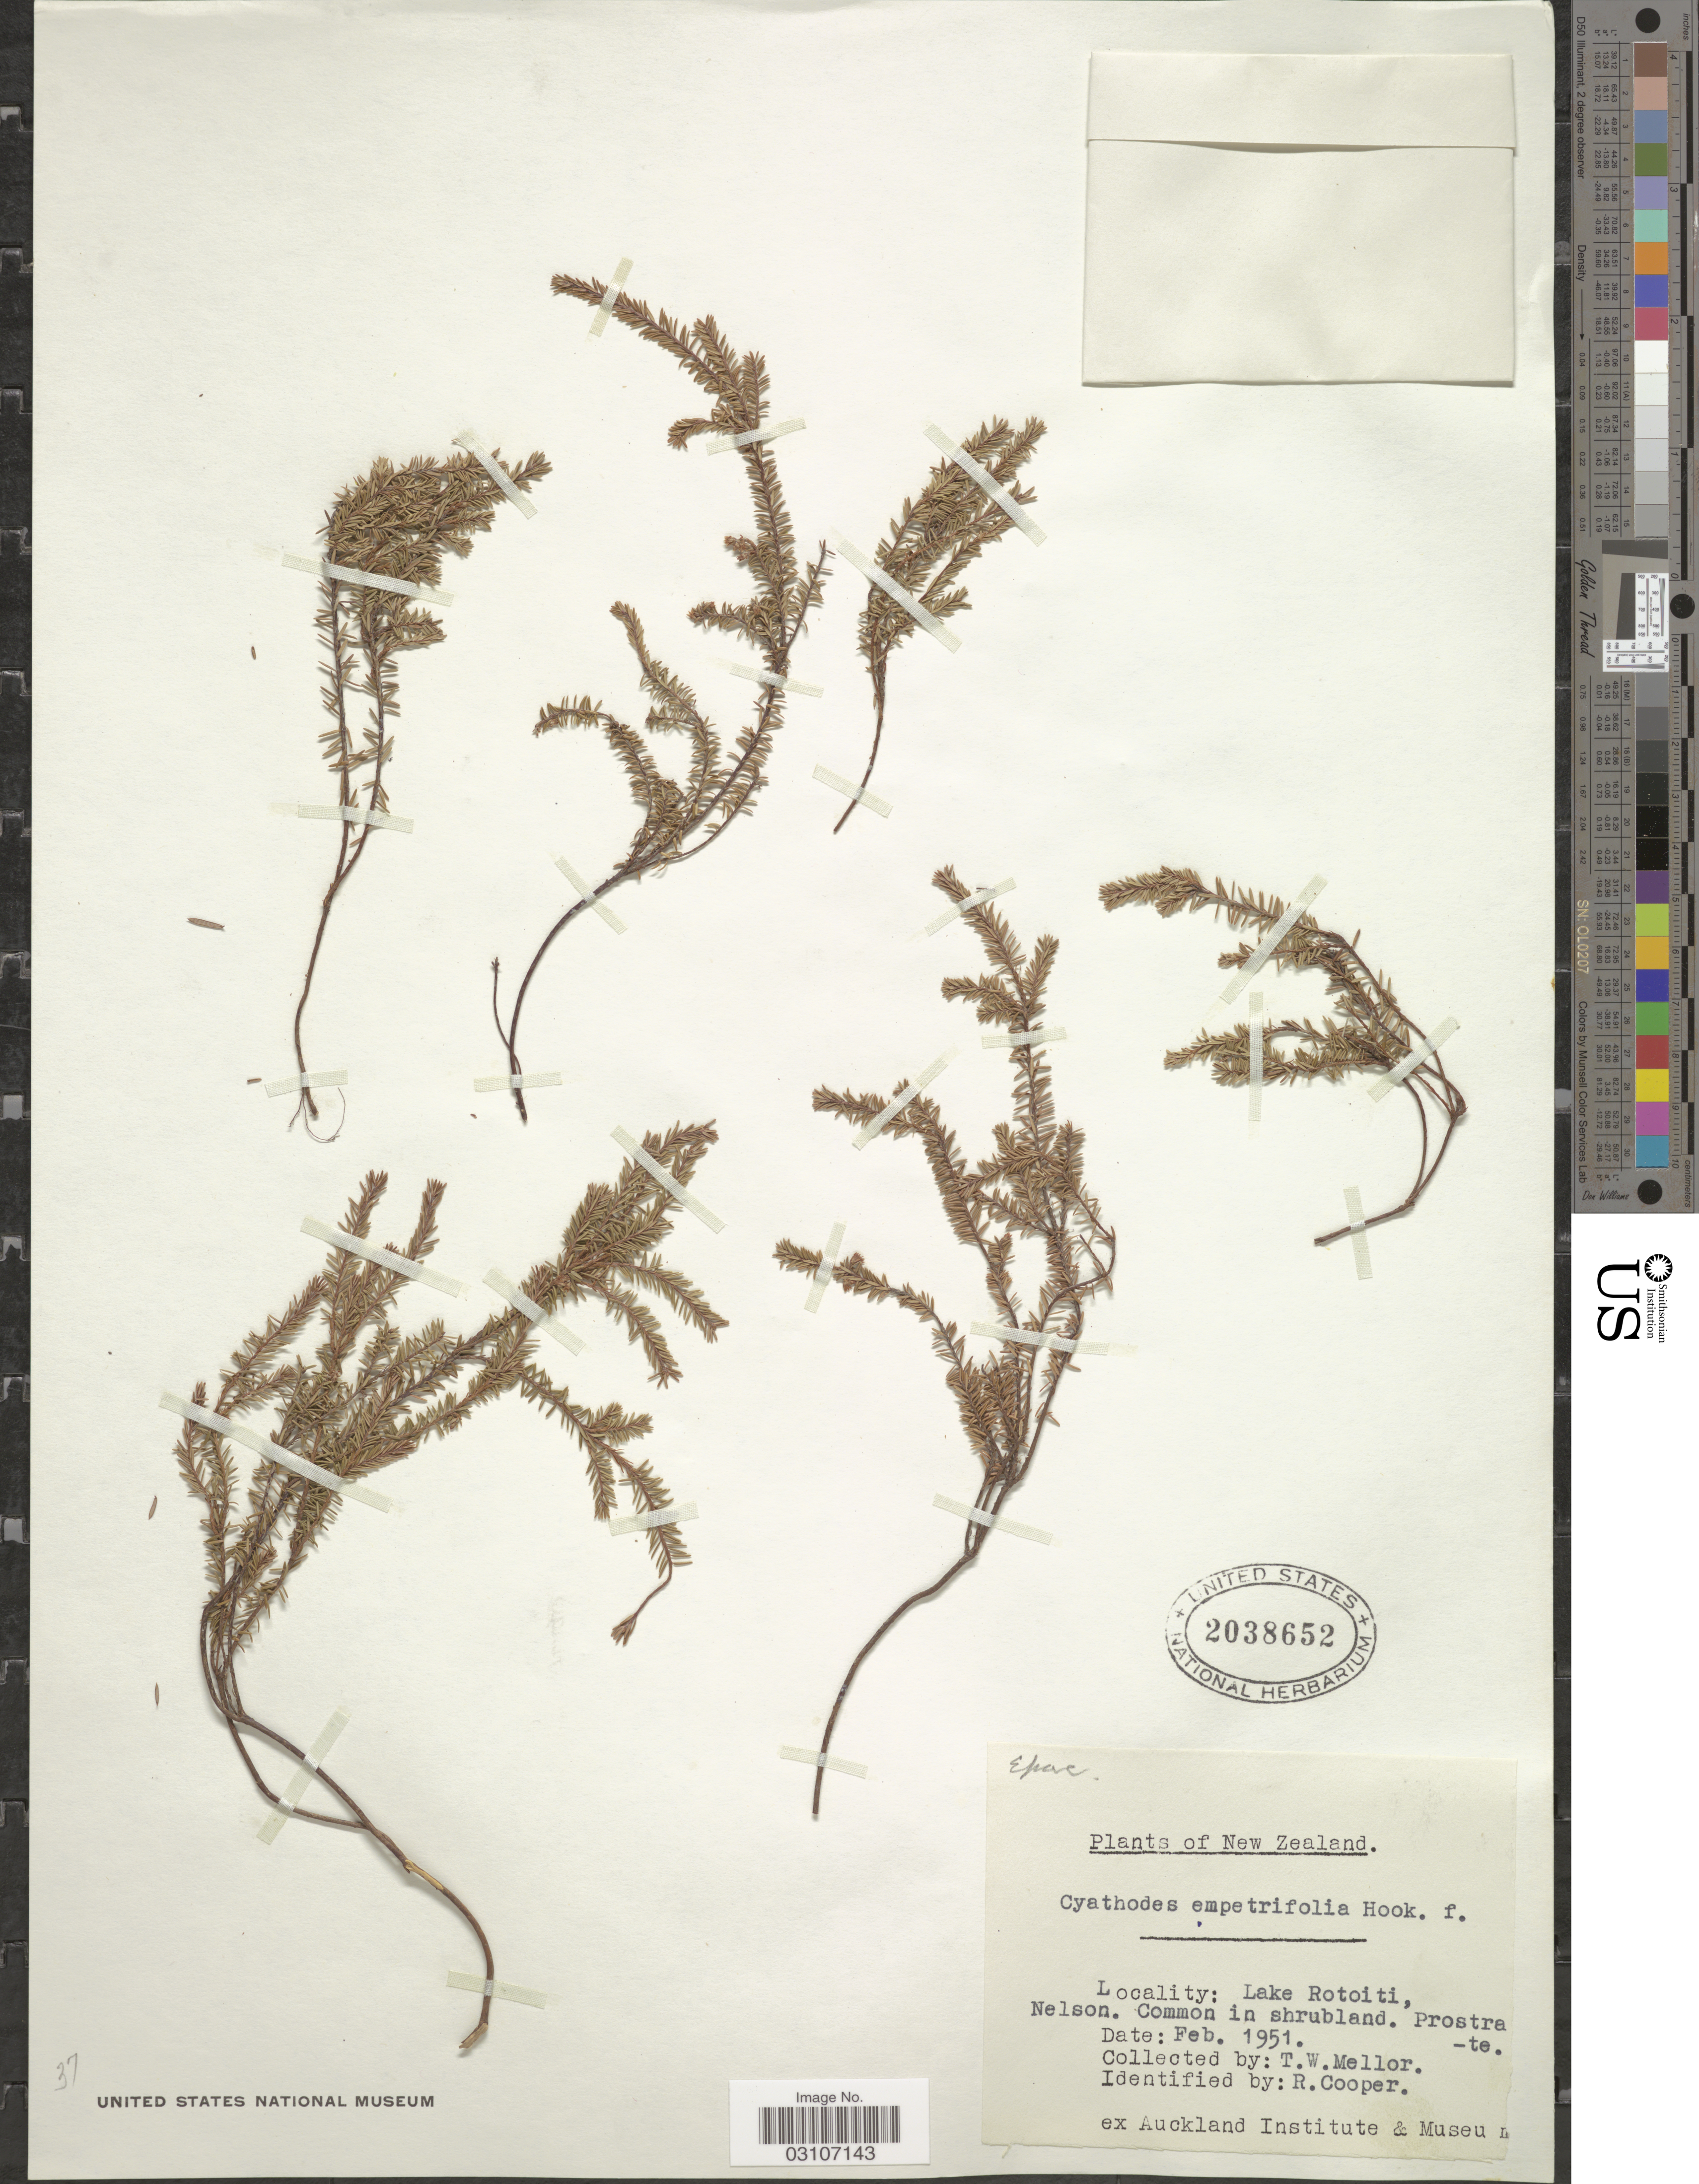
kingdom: Plantae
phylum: Tracheophyta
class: Magnoliopsida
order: Ericales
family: Ericaceae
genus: Cyathodes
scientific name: Cyathodes empetrifolia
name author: (Hook. f.) Hook. f.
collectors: T. Mellor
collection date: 1951-02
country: New Zealand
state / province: Nelson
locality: Lake Rotoiti.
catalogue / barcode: US 2038652